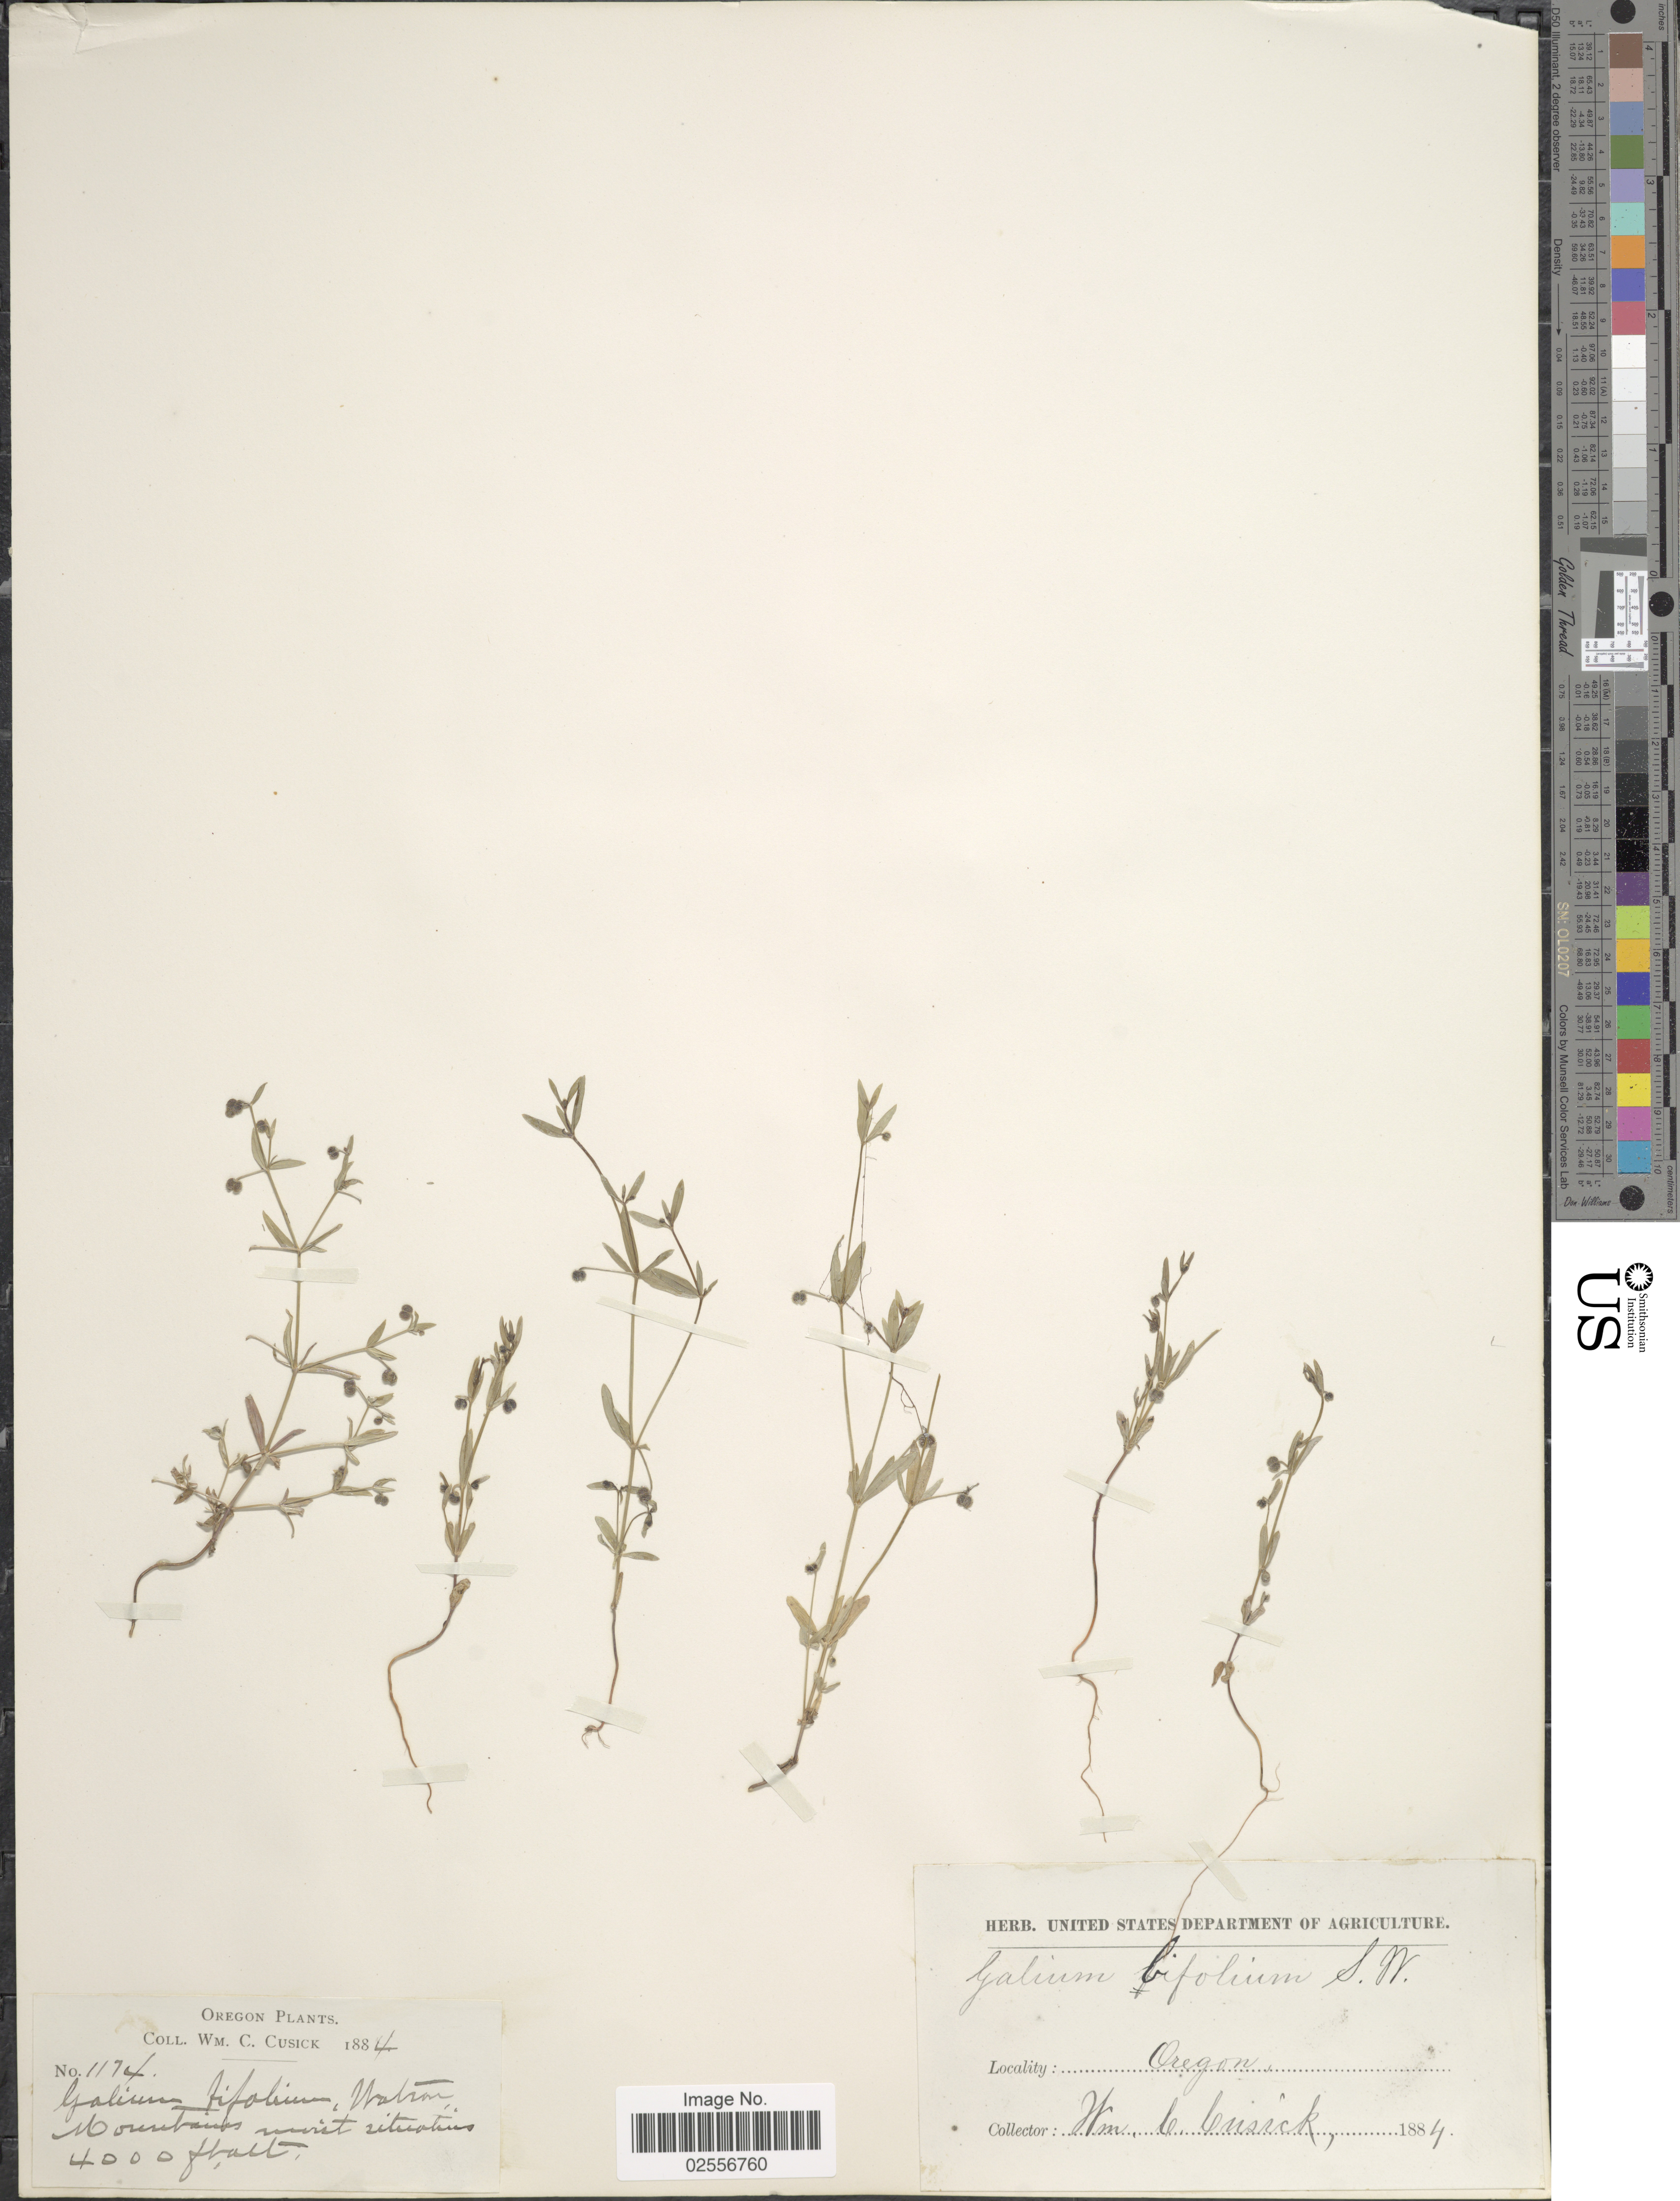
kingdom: Plantae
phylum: Tracheophyta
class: Magnoliopsida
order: Gentianales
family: Rubiaceae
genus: Galium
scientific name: Galium bifolium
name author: S. Watson in C. King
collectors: W. C. Cusick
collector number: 1174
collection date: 1884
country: United States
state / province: Oregon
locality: Mountains, moist situations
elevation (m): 1219